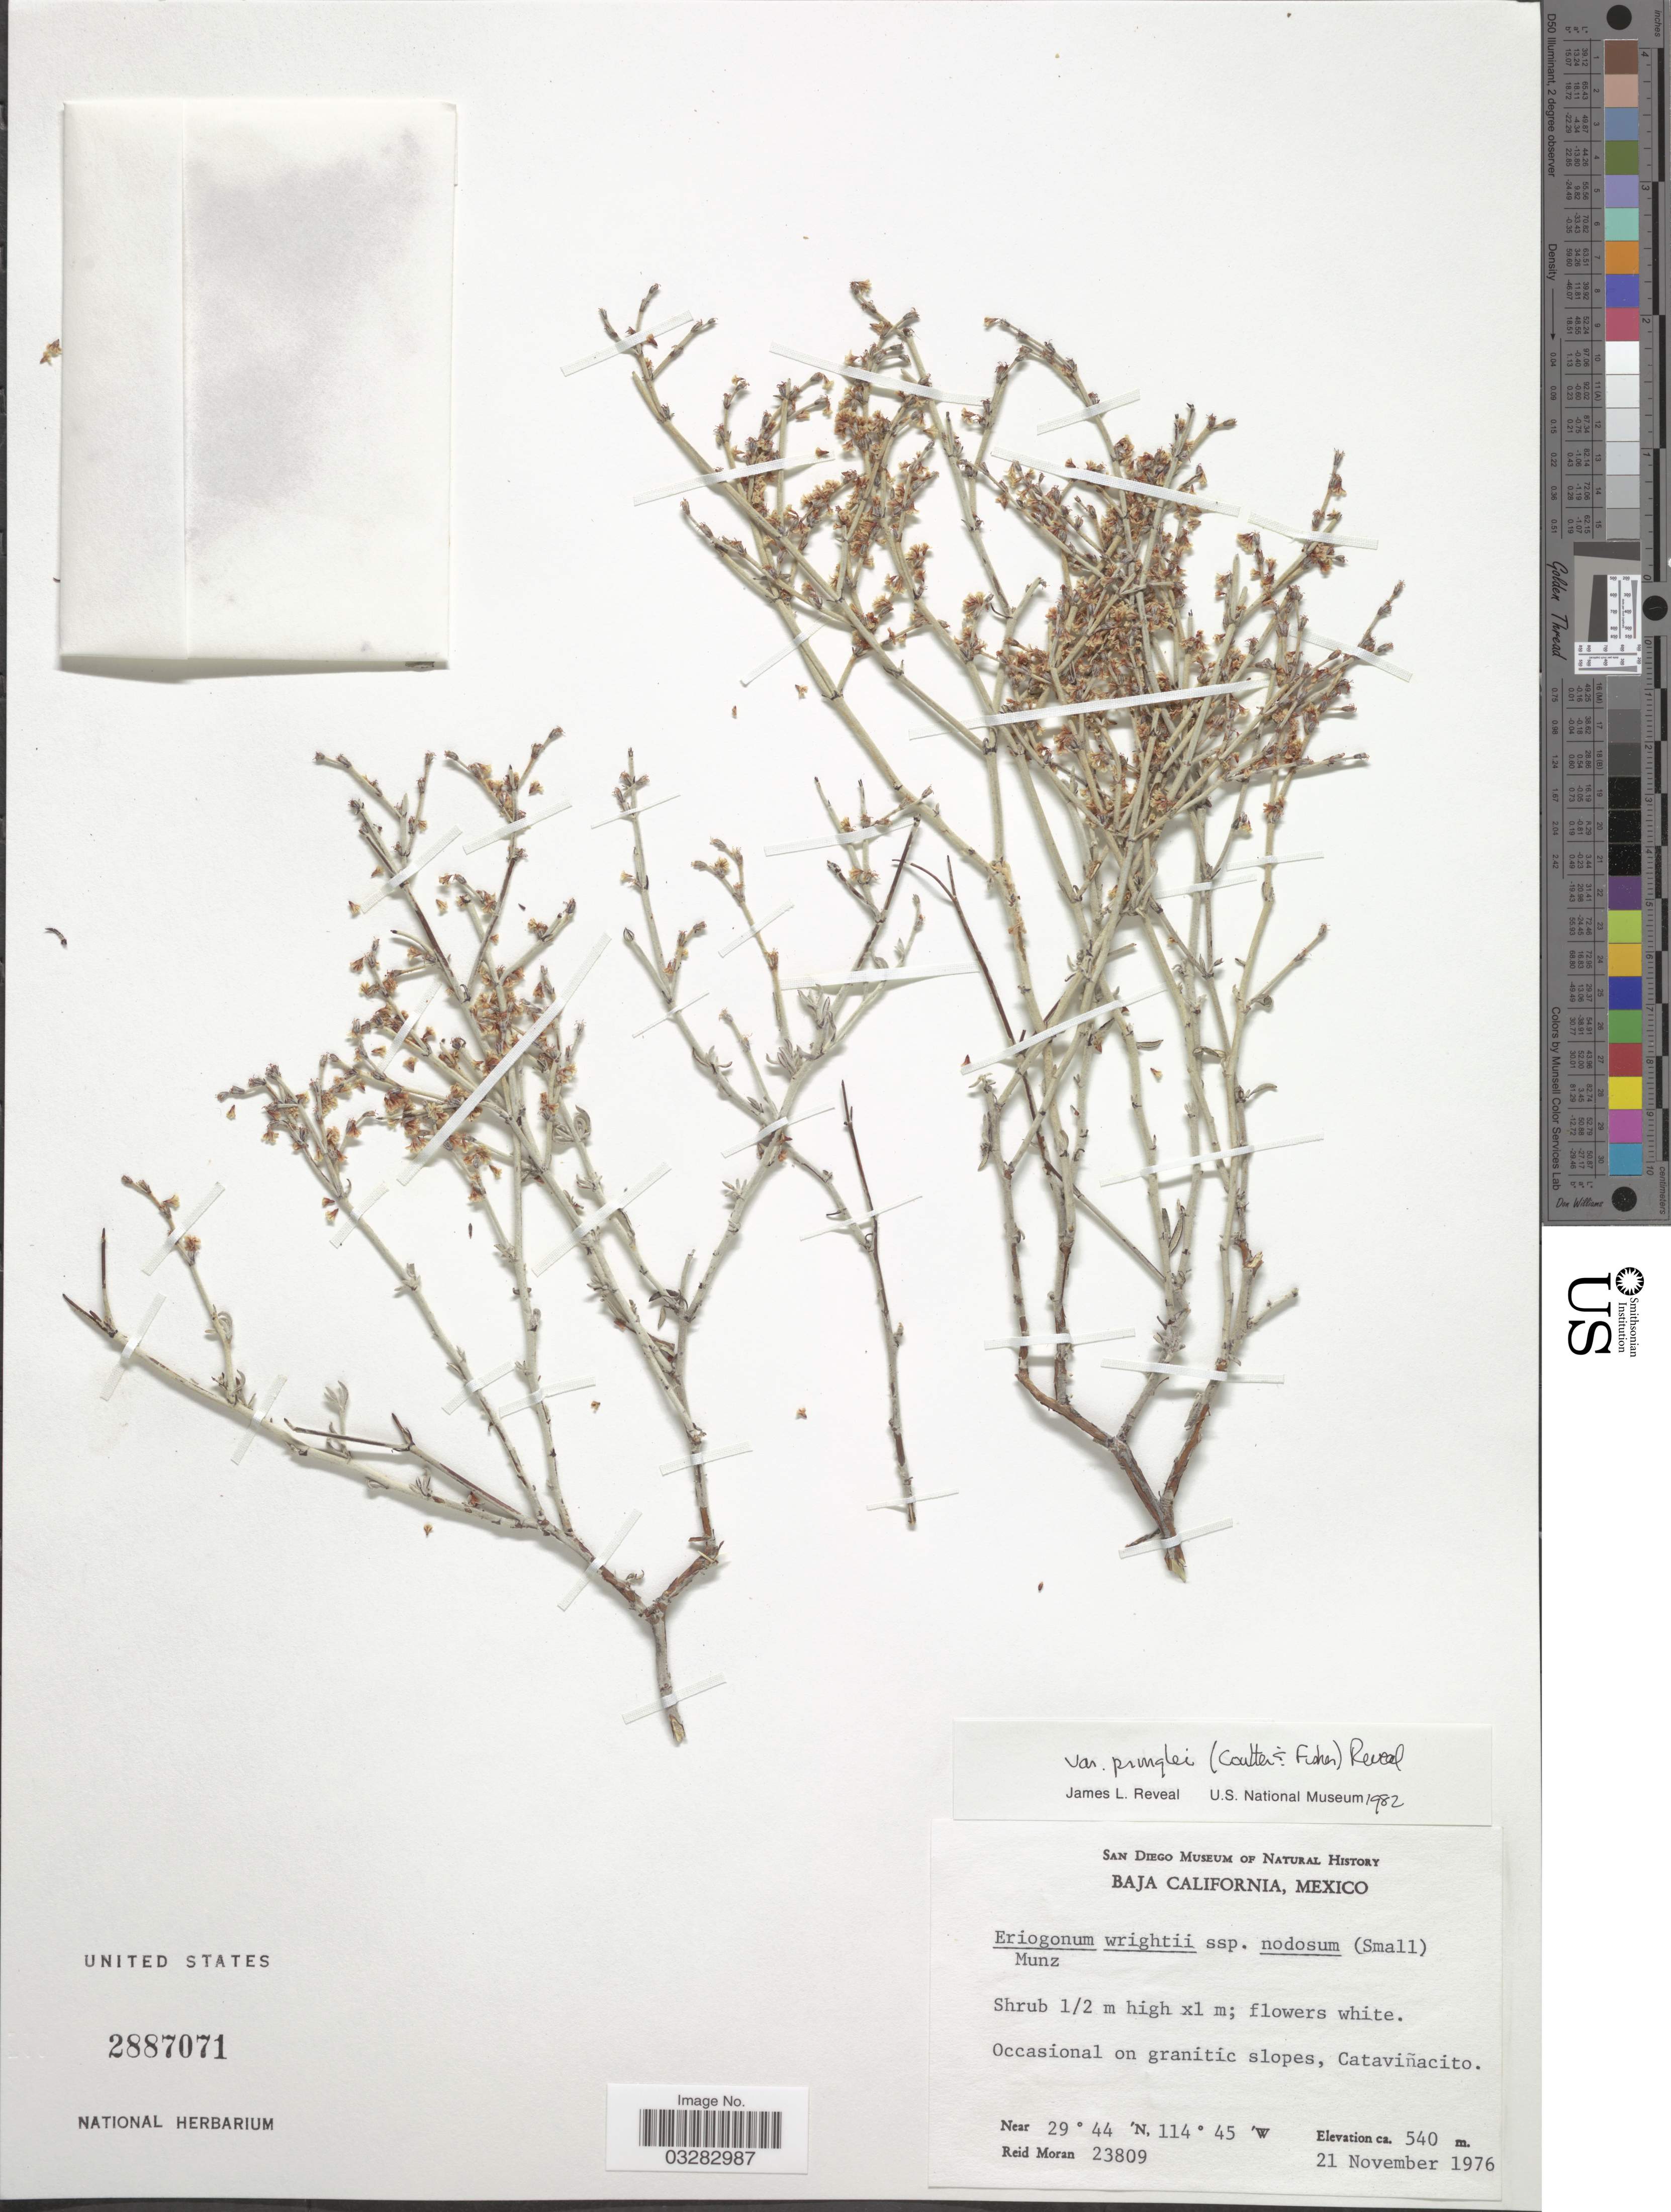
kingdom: Plantae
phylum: Tracheophyta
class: Magnoliopsida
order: Caryophyllales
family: Polygonaceae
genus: Eriogonum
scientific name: Eriogonum wrightii var. pringlei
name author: (J.M. Coult. & Fisher) Reveal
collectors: R. Moran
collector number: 23809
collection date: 1976-11-21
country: Mexico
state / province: Baja California Norte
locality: Occasional on granitic slopes, Cataviñacito.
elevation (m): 540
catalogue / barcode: US 2887071